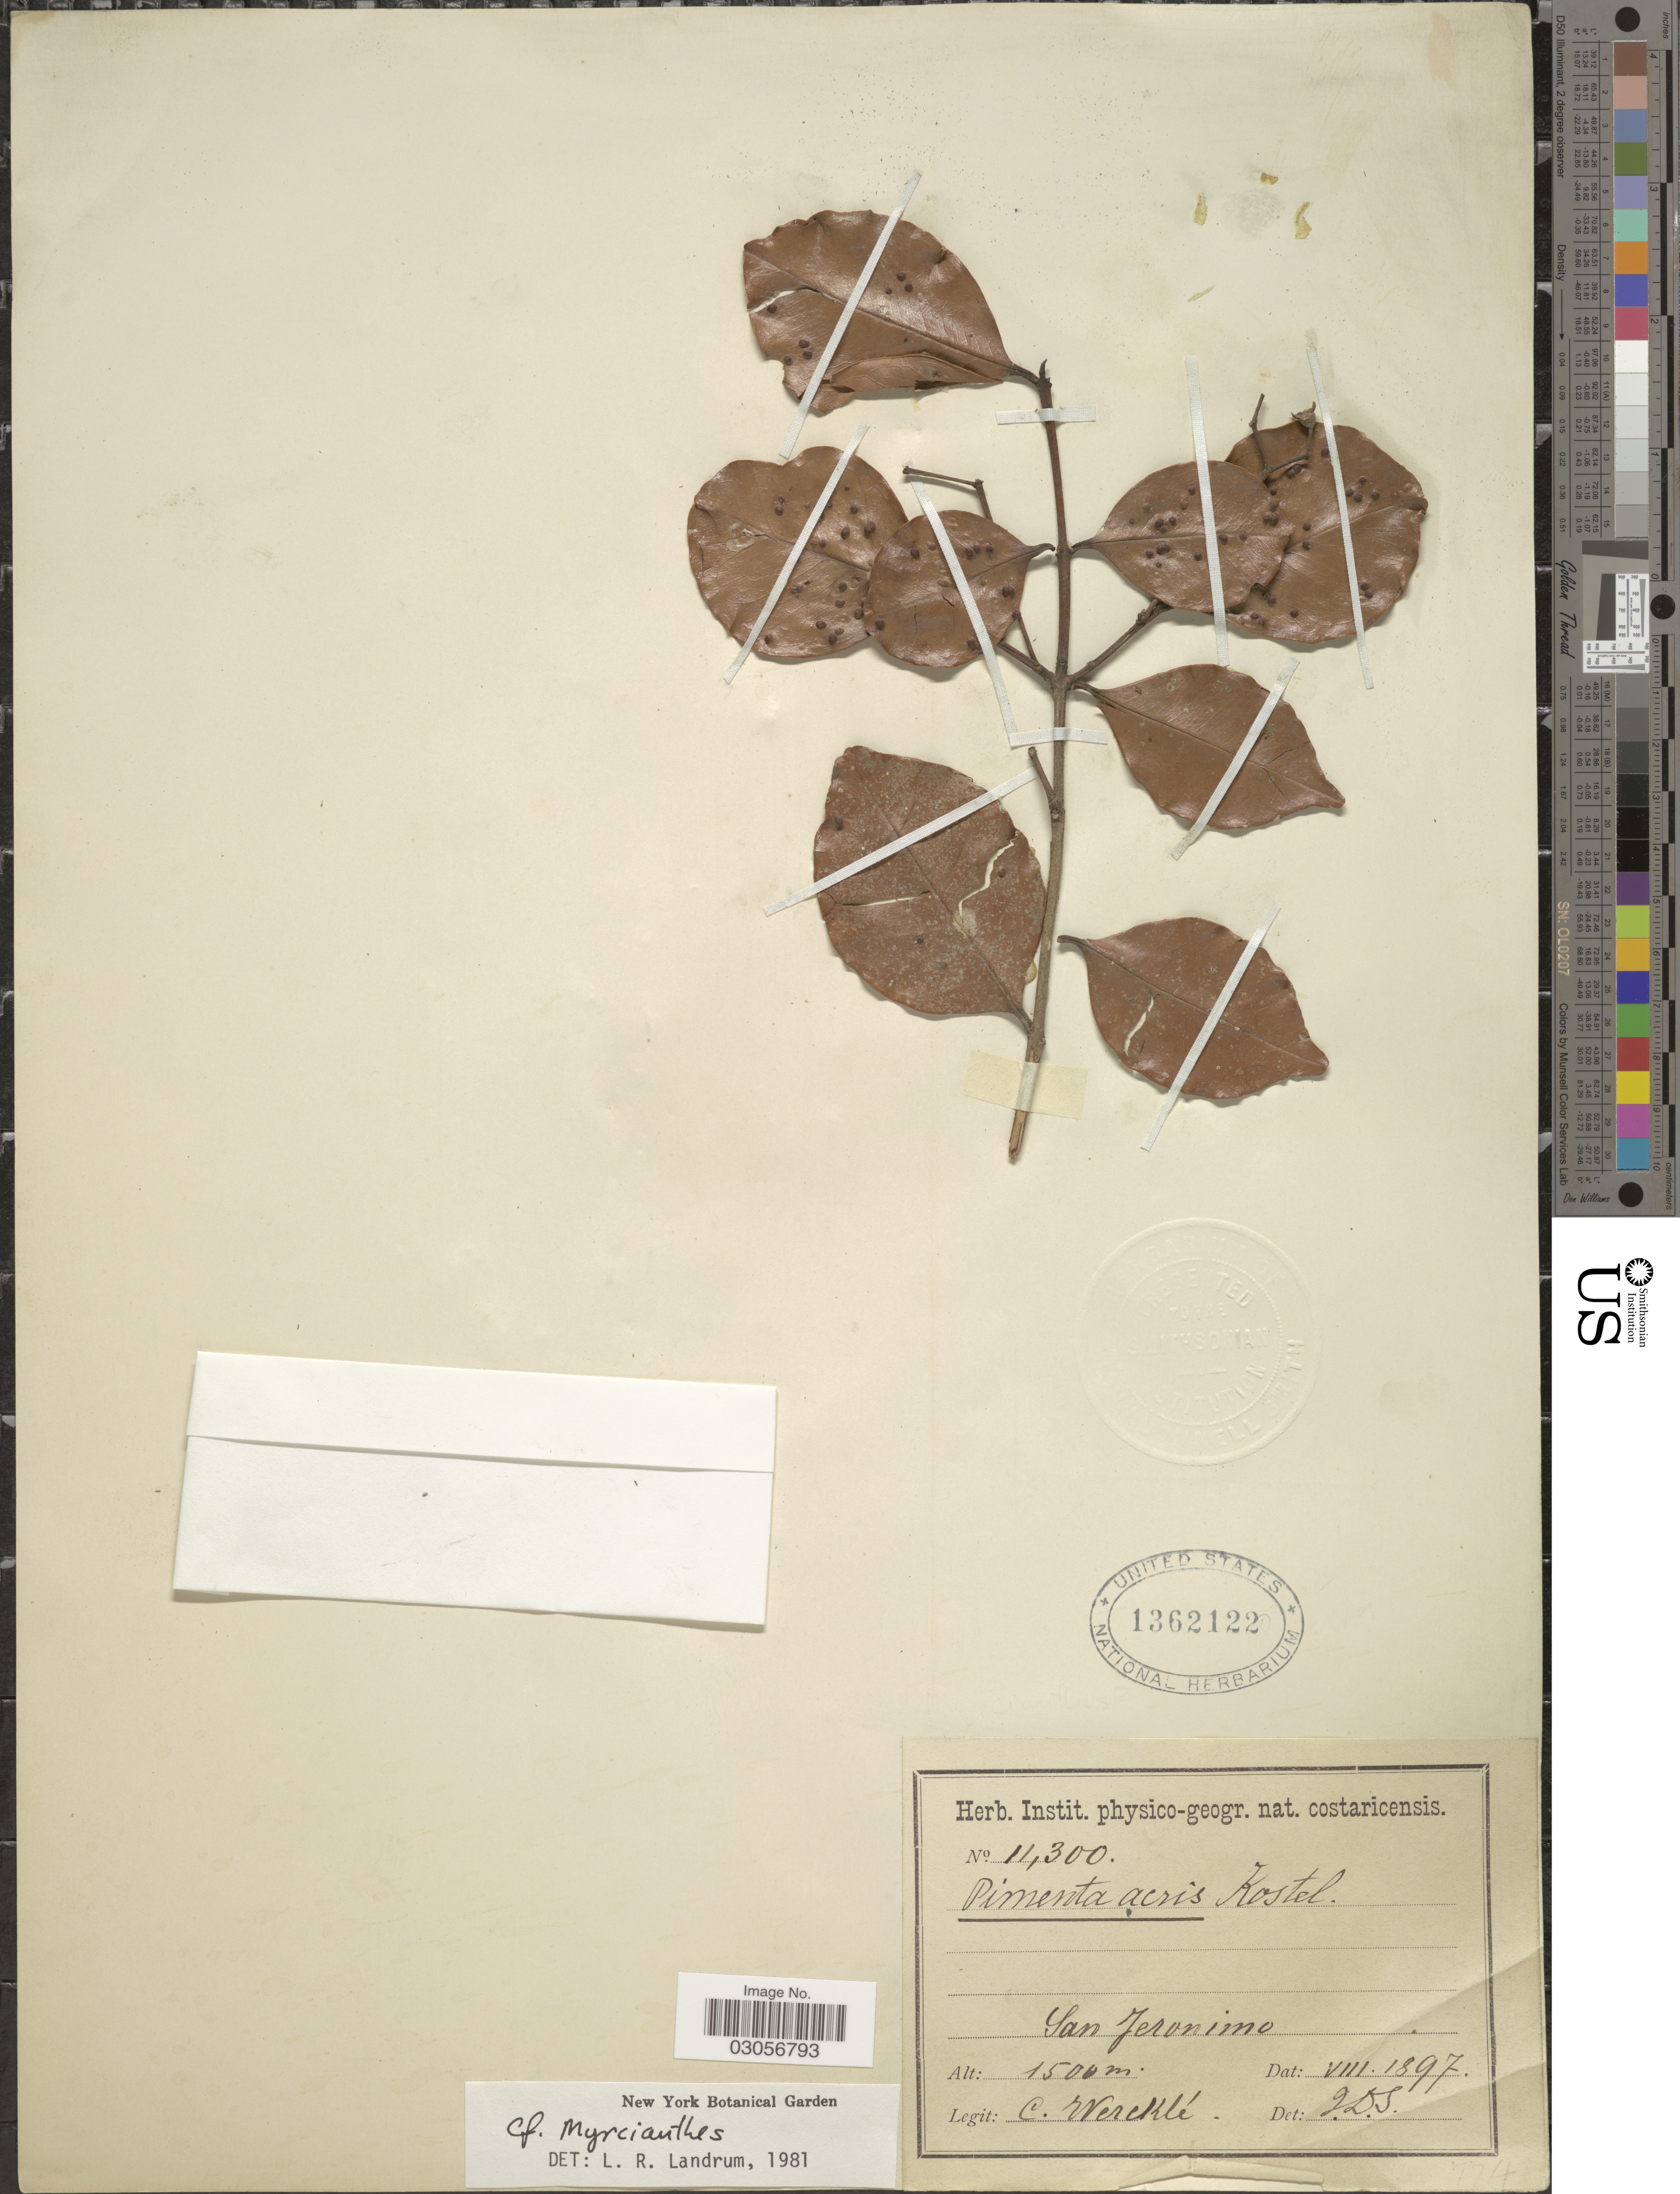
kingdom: Plantae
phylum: Tracheophyta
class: Magnoliopsida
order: Myrtales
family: Myrtaceae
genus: Myrcianthes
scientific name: Myrcianthes sp.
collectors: C. Wercklé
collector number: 11300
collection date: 1897-08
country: Costa Rica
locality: San Jeronimo.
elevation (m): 1500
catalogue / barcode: US 1362122